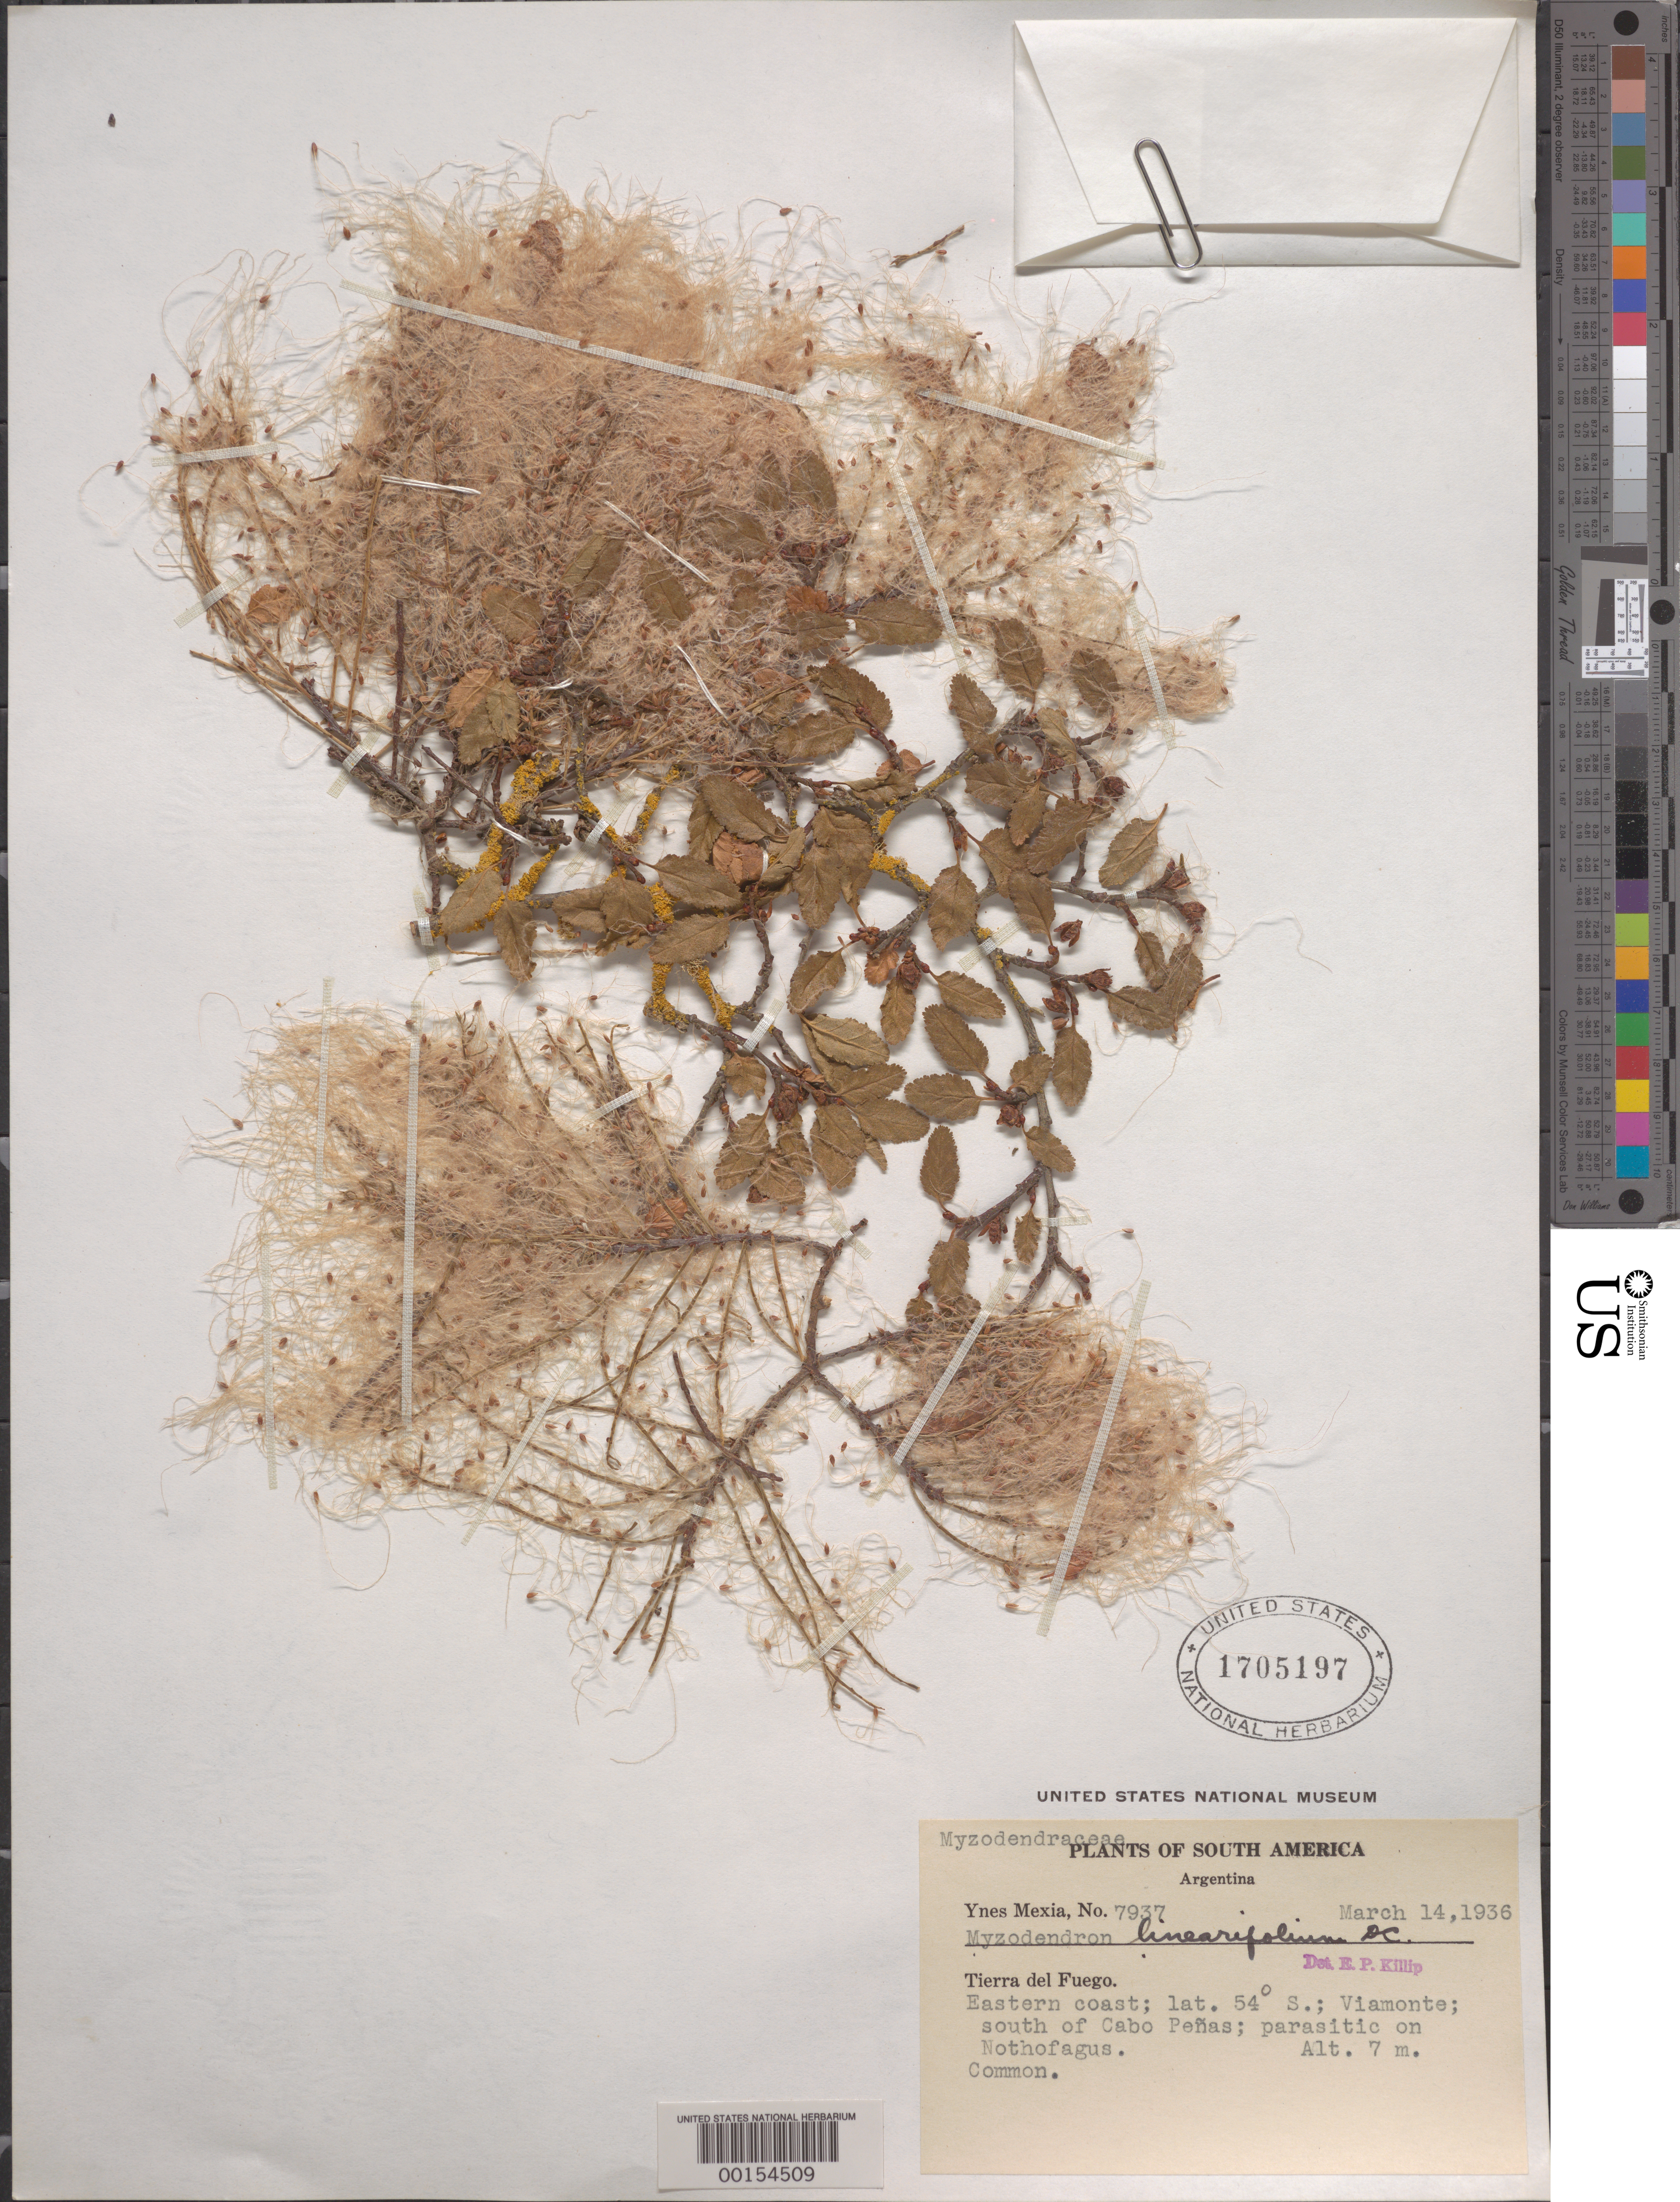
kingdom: Plantae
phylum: Tracheophyta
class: Magnoliopsida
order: Santalales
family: Misodendraceae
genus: Misodendrum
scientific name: Misodendrum linearifolium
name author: DC.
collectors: Y. Mexia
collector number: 7937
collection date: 1936-03-14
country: Argentina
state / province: Tierra del Fuego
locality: Eastern coast; Viamonte; south of Cabo Peñas.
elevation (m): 7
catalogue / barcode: US 1705197